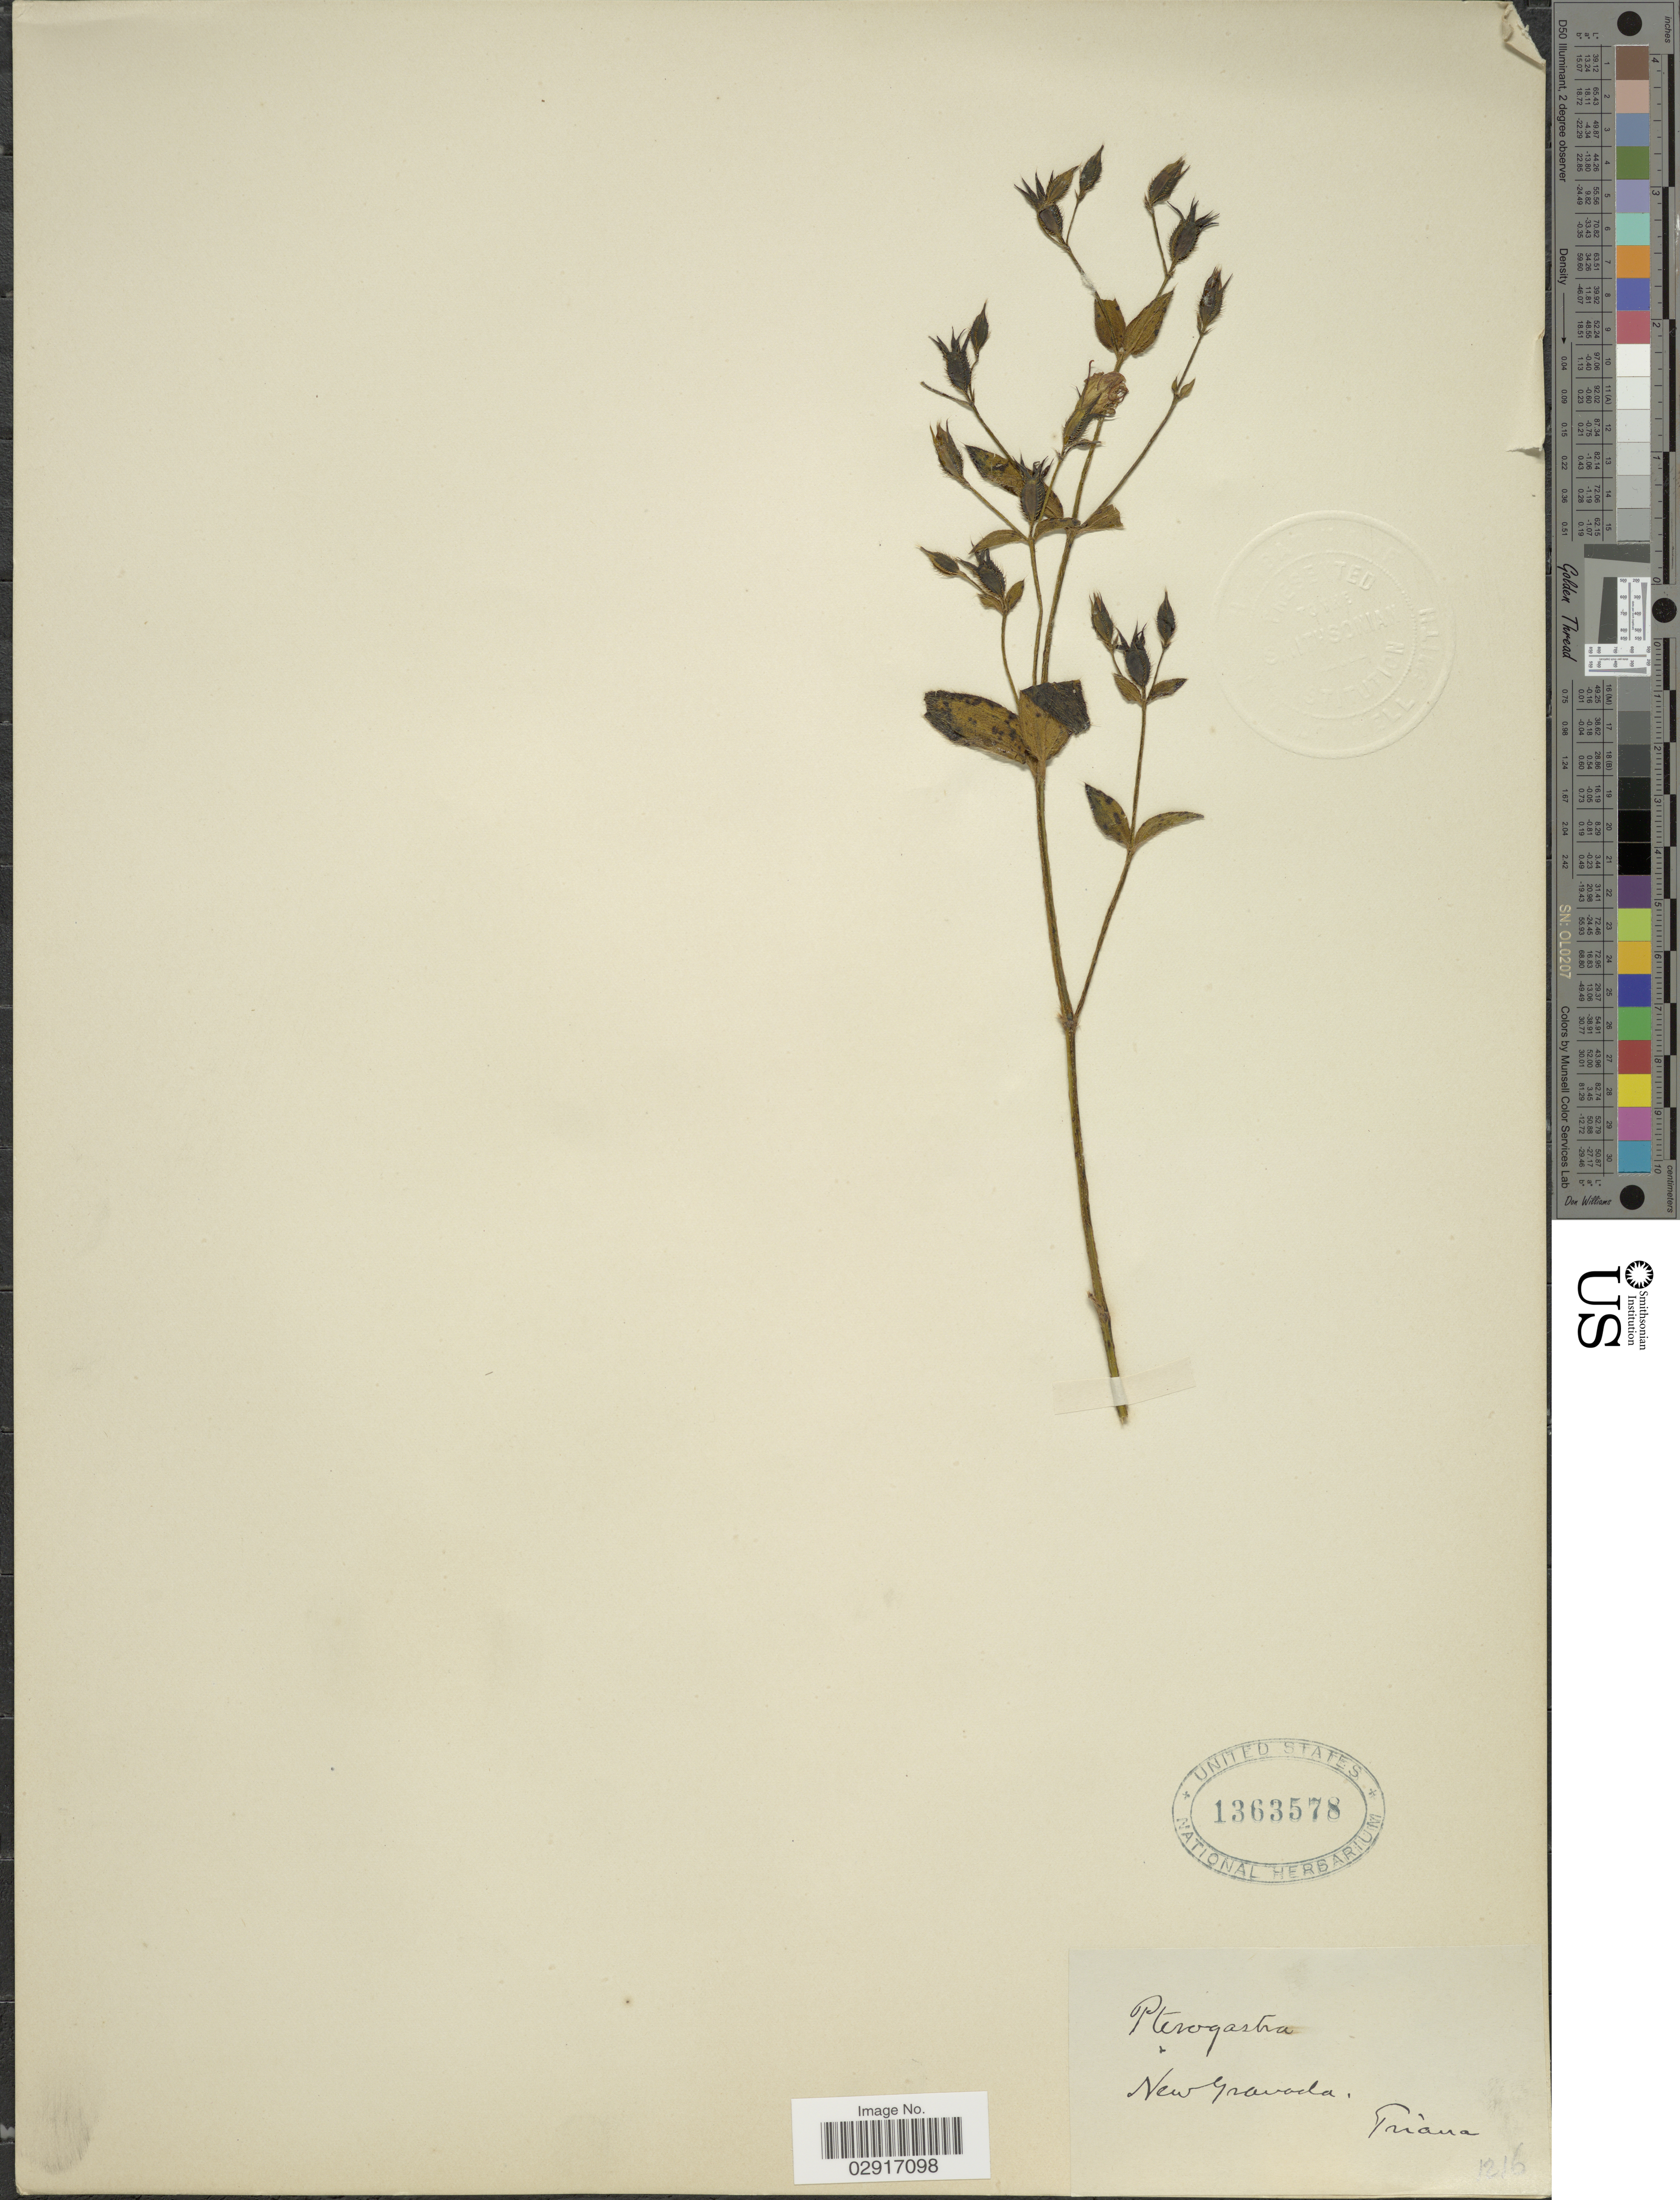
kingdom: Plantae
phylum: Tracheophyta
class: Magnoliopsida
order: Myrtales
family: Melastomataceae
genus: Pterogastra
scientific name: Pterogastra divaricata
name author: (Bonpl.) Naudin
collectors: Triana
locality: New Granada.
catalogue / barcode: US 1363578